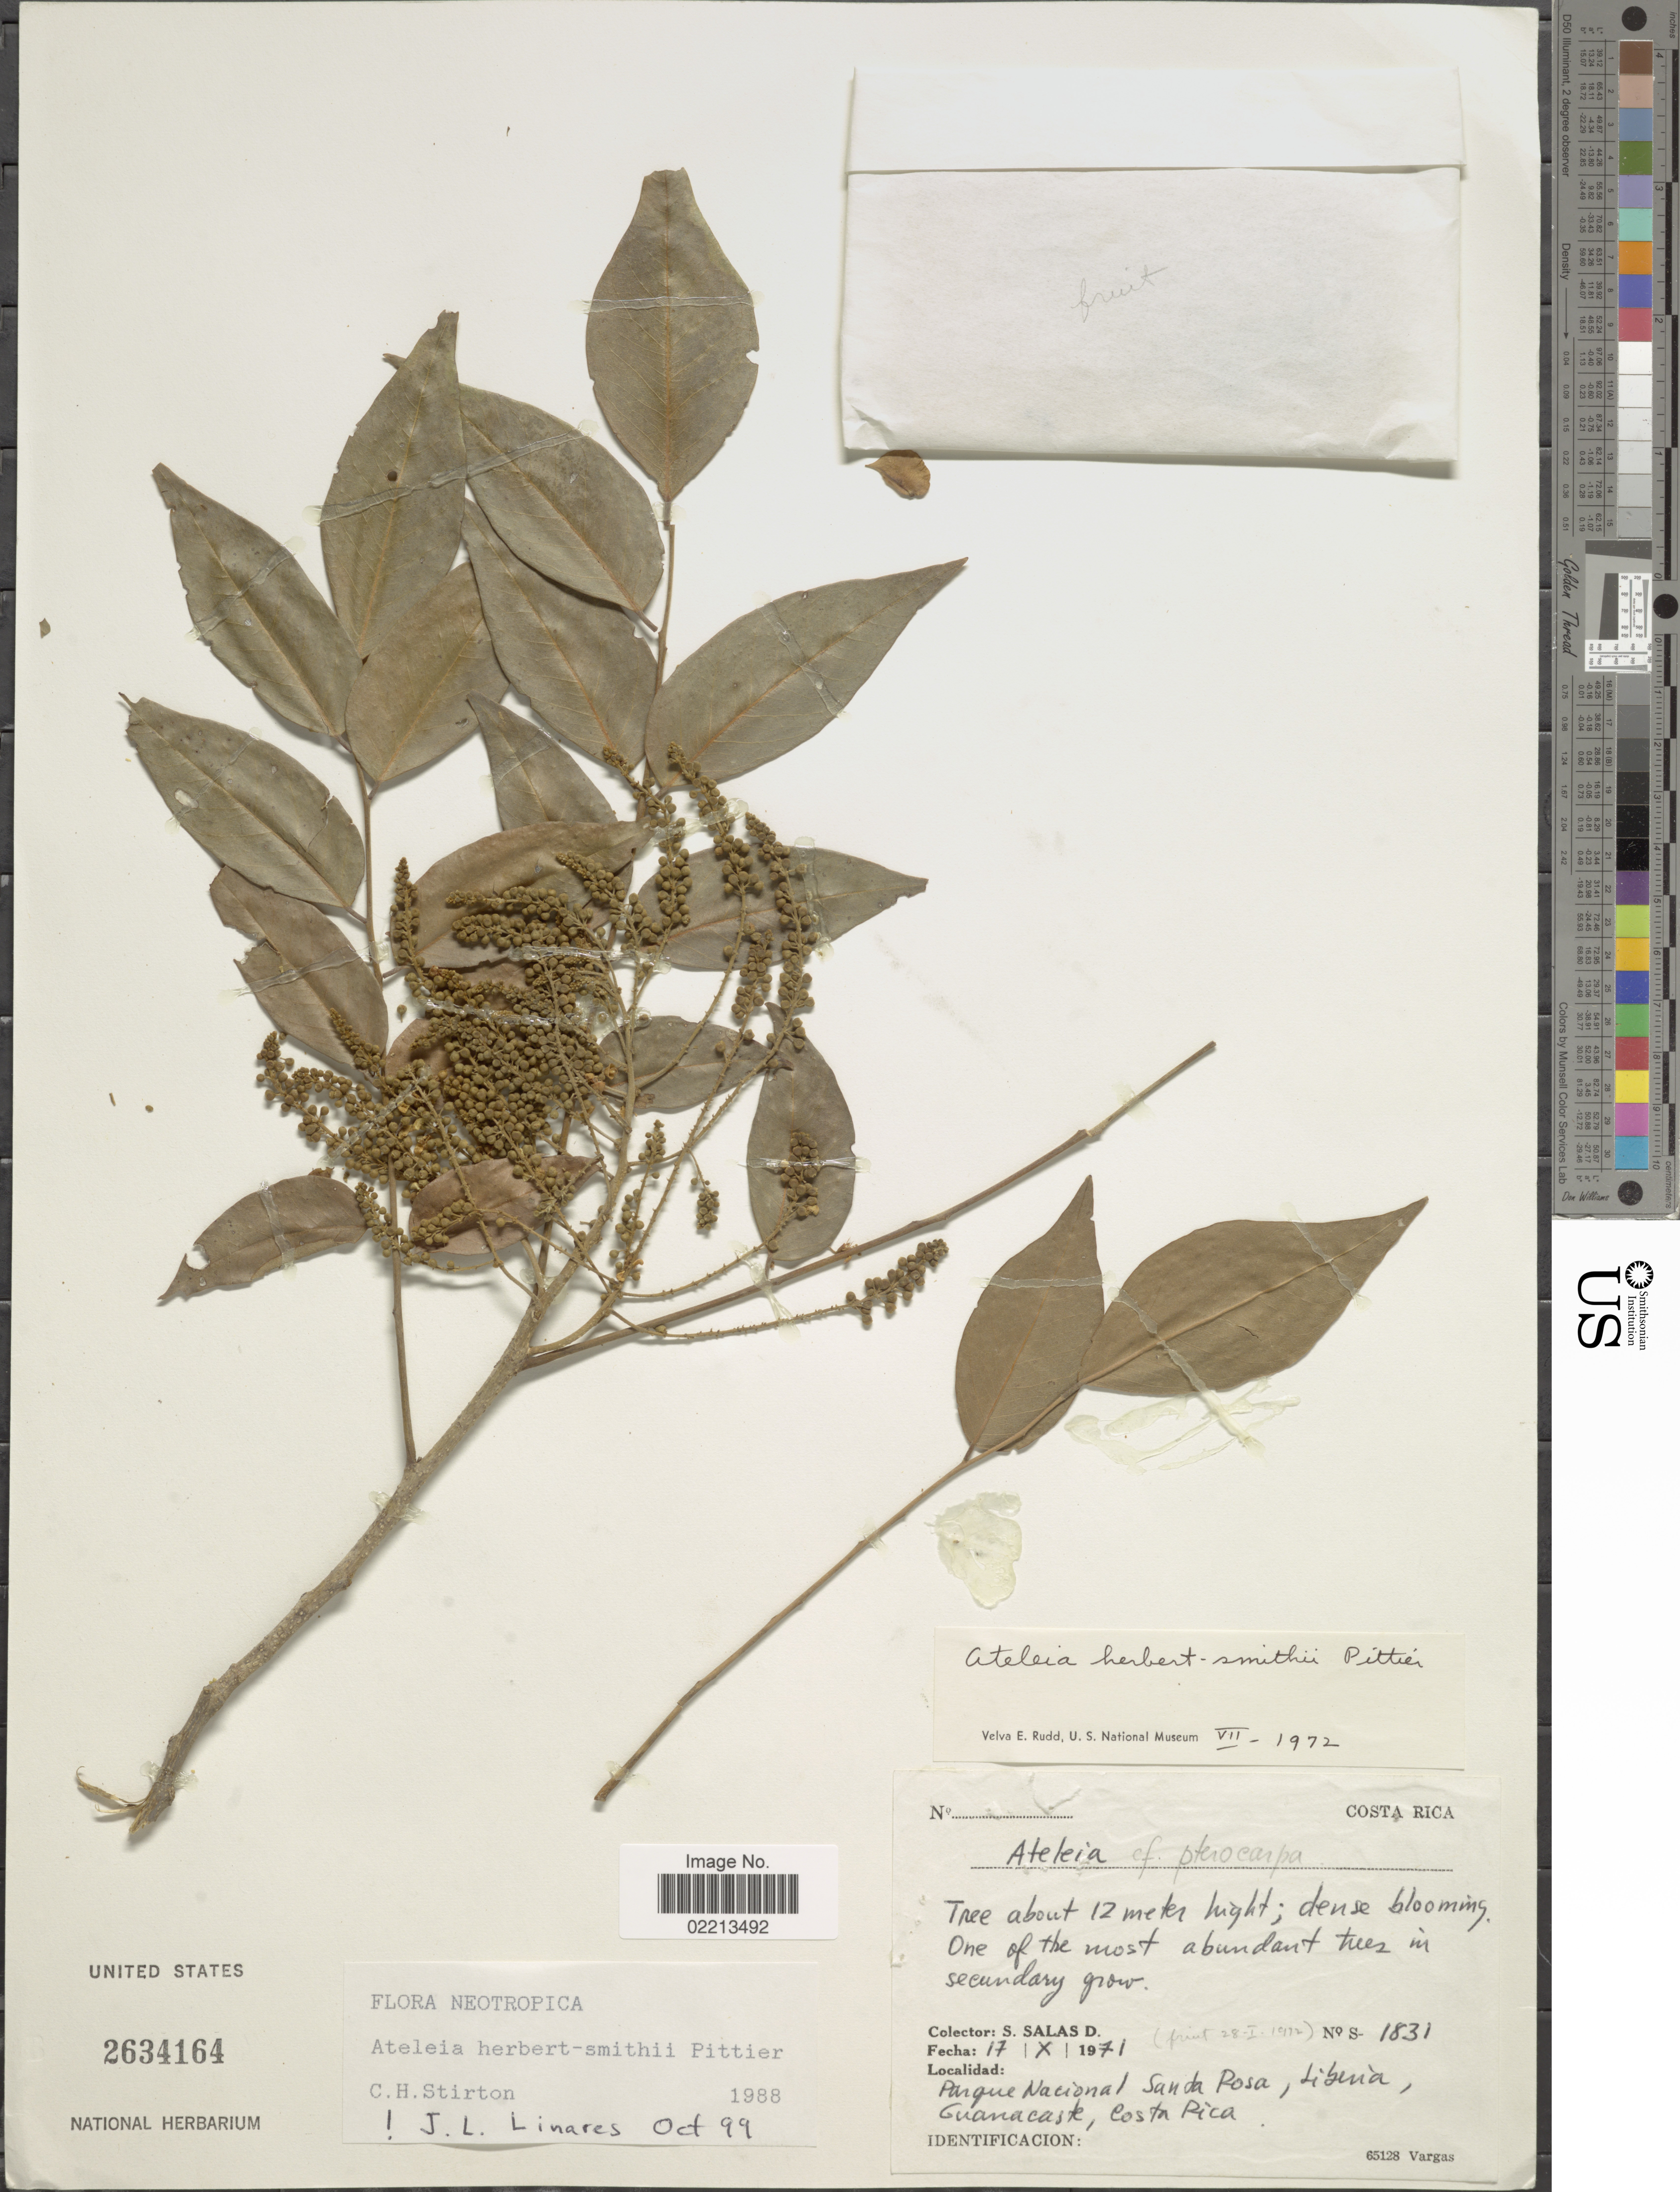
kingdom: Plantae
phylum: Tracheophyta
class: Magnoliopsida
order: Fabales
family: Fabaceae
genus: Ateleia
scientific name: Ateleia herbert-smithii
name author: Pittier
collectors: S. Salas D.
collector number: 1831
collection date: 1971-10-17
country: Costa Rica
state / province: Guanacaste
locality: Parque Nacional Sanda Rosa, Liberia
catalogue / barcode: US 2634164